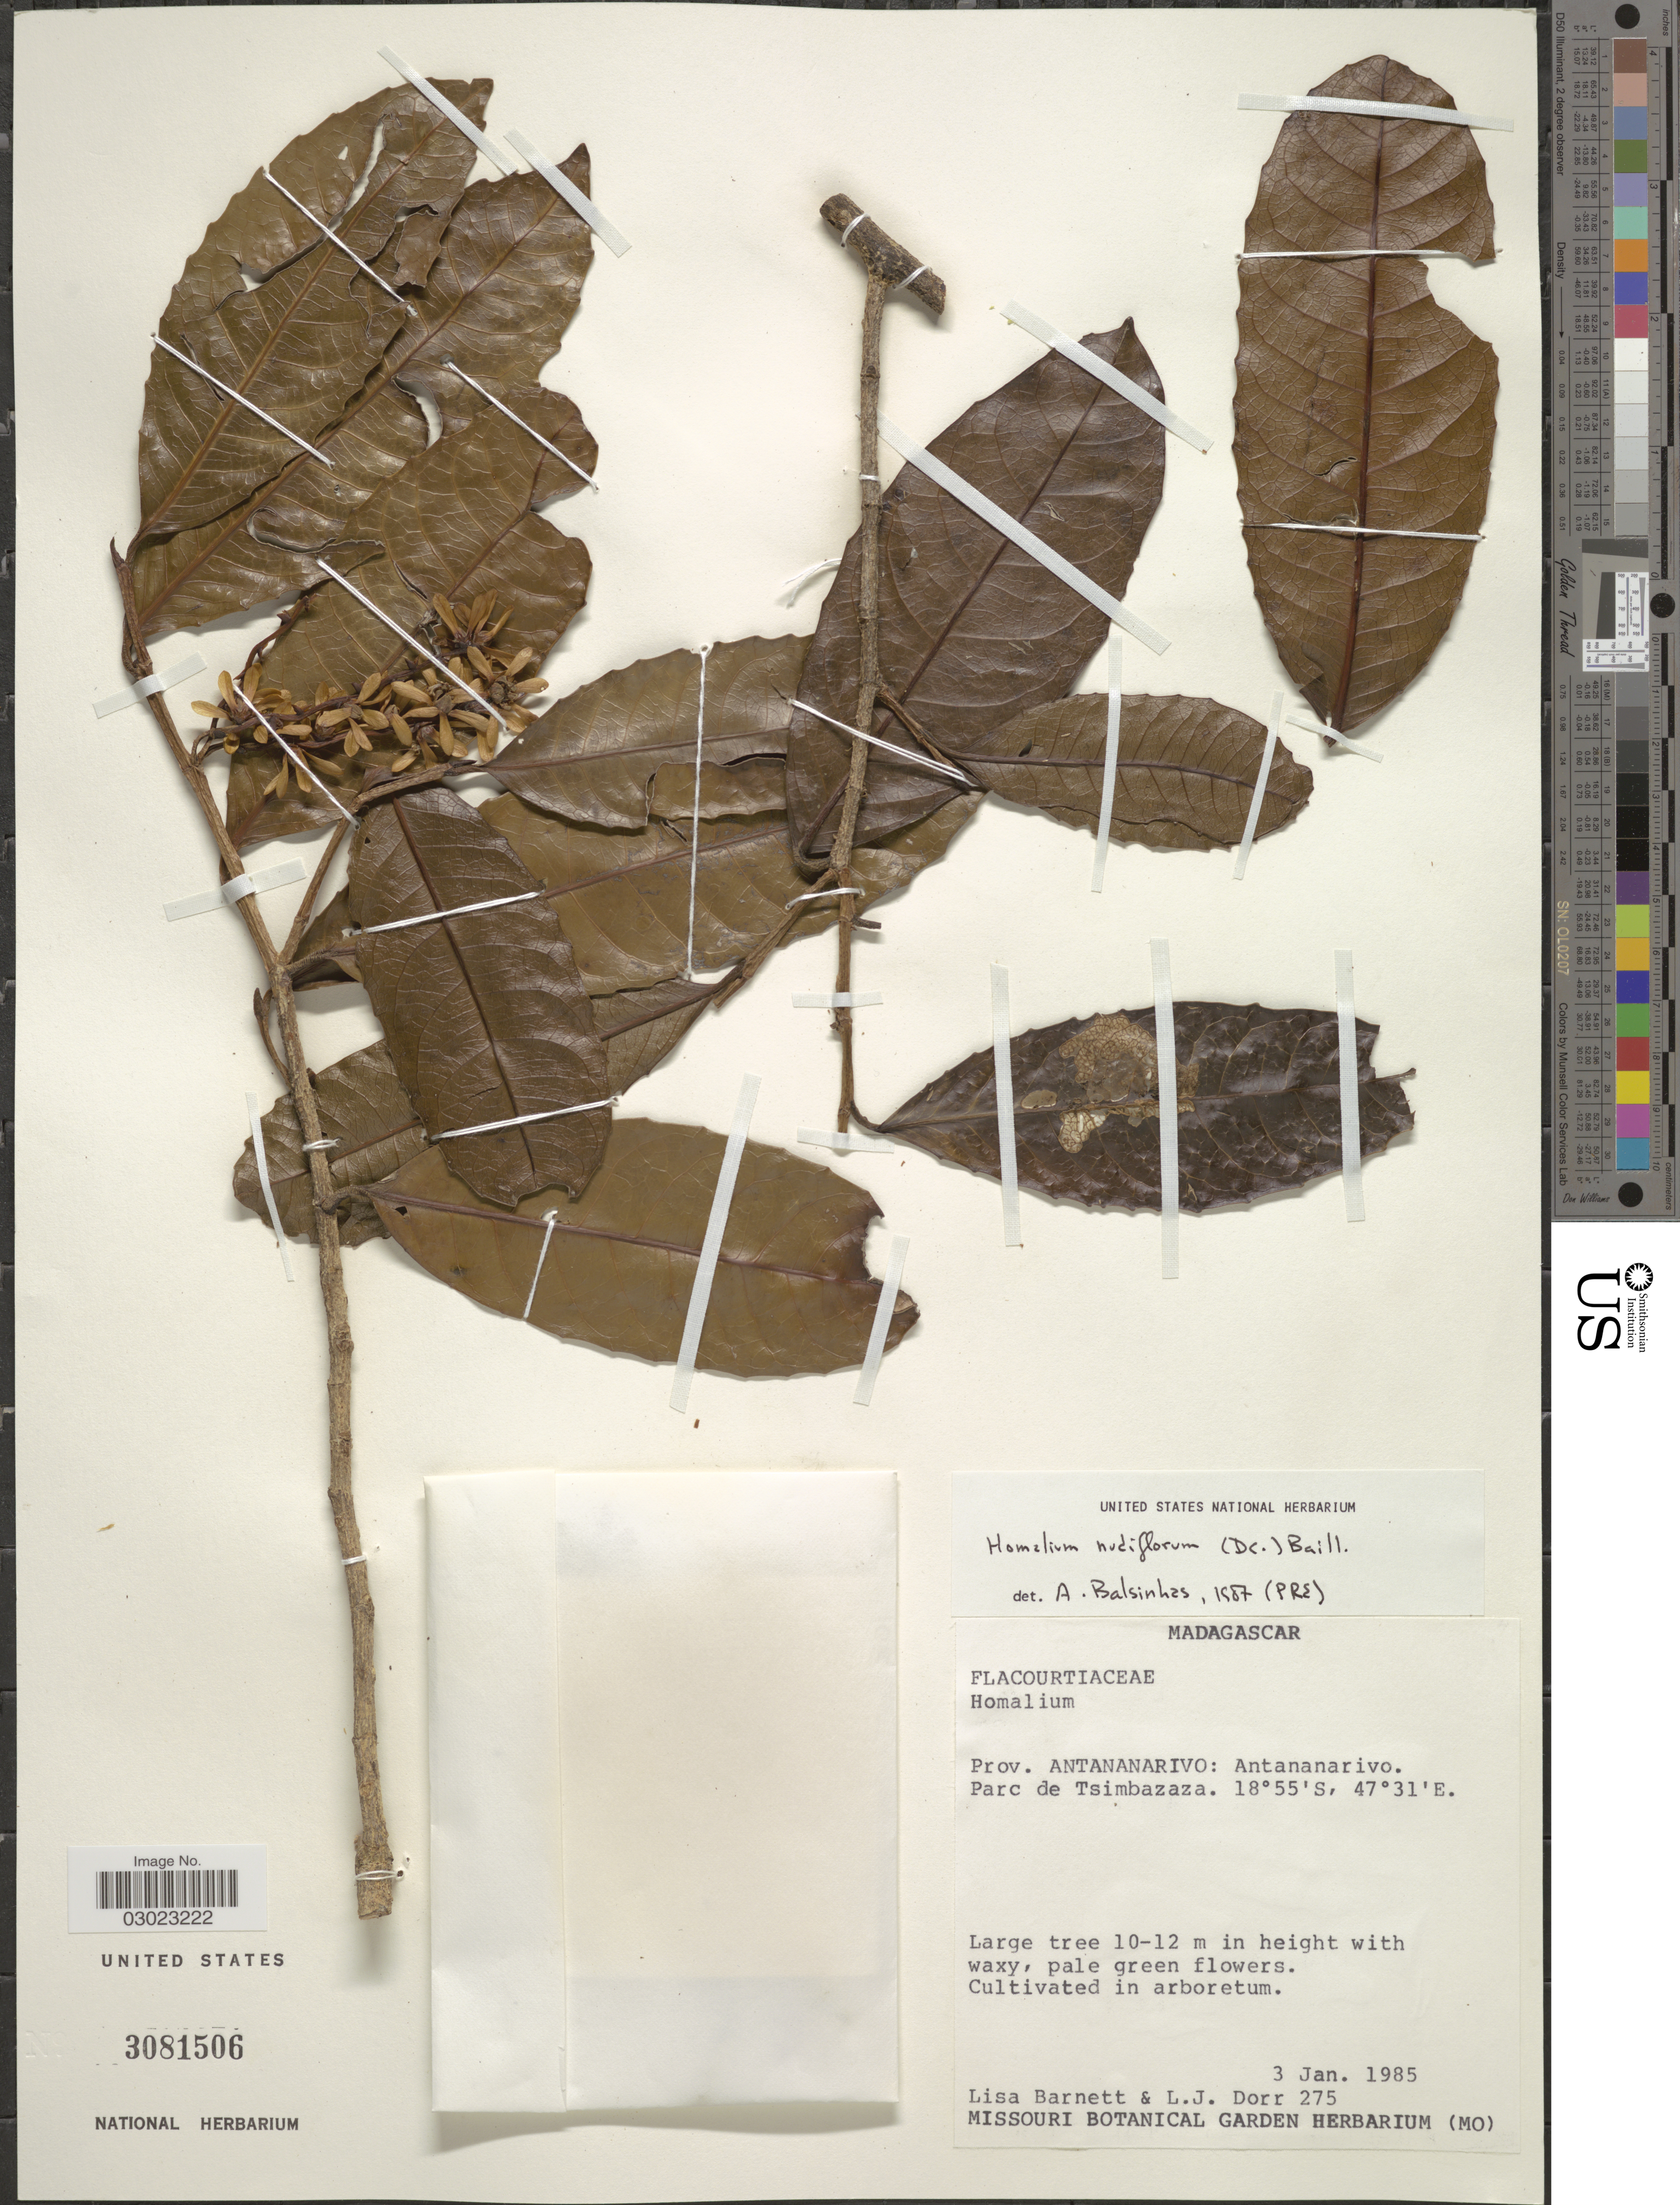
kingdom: Plantae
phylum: Tracheophyta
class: Magnoliopsida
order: Malpighiales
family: Salicaceae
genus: Homalium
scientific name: Homalium nudiflorum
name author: (DC.) Baill.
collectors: L. C. Barnett & L. J. Dorr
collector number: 275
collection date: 1985-01-03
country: Madagascar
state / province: Analamanga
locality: Antananarivo. Parc de Tsimbazaza.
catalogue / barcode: US 3081506